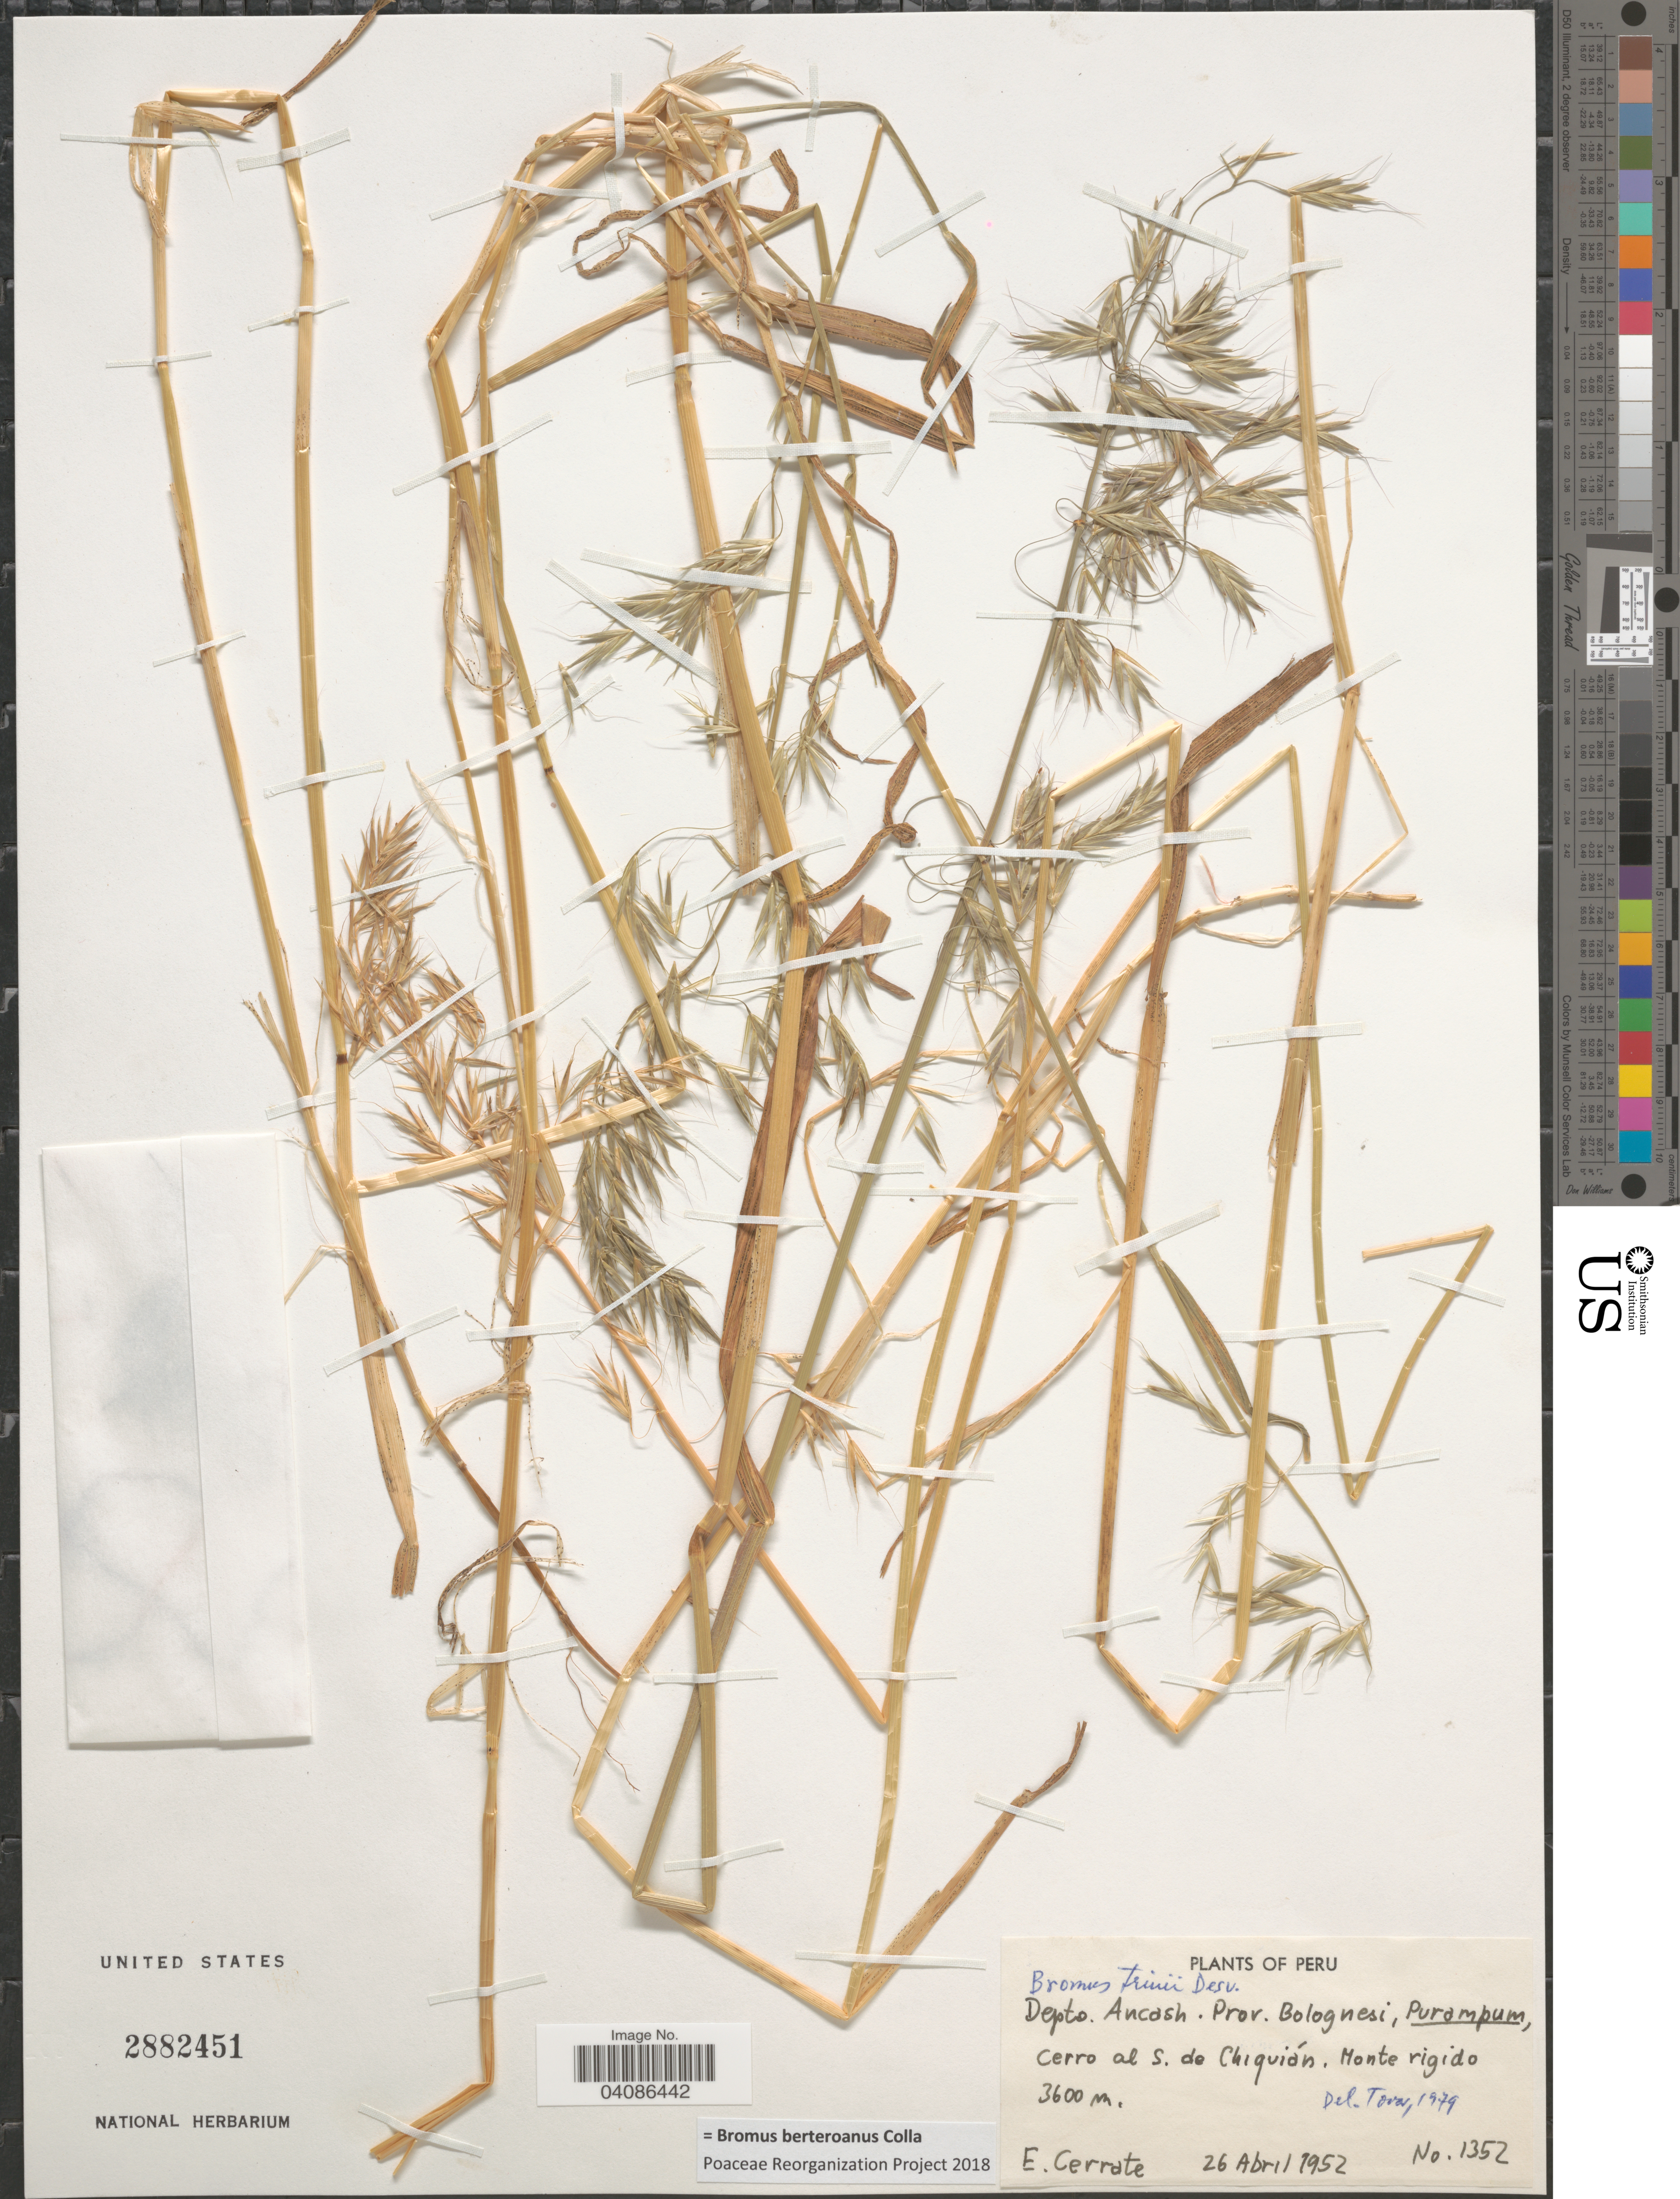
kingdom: Plantae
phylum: Tracheophyta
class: Liliopsida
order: Poales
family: Poaceae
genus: Bromus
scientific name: Bromus berteroanus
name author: Colla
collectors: E. Cerrate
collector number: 1352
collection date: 1952-04-26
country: Peru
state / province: Ancash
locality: Depto. Ancash. Prov. Bolognesi, Purampum, cerro al S, de Chiquián. Monte rigido.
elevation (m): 3600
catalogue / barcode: US 2882451